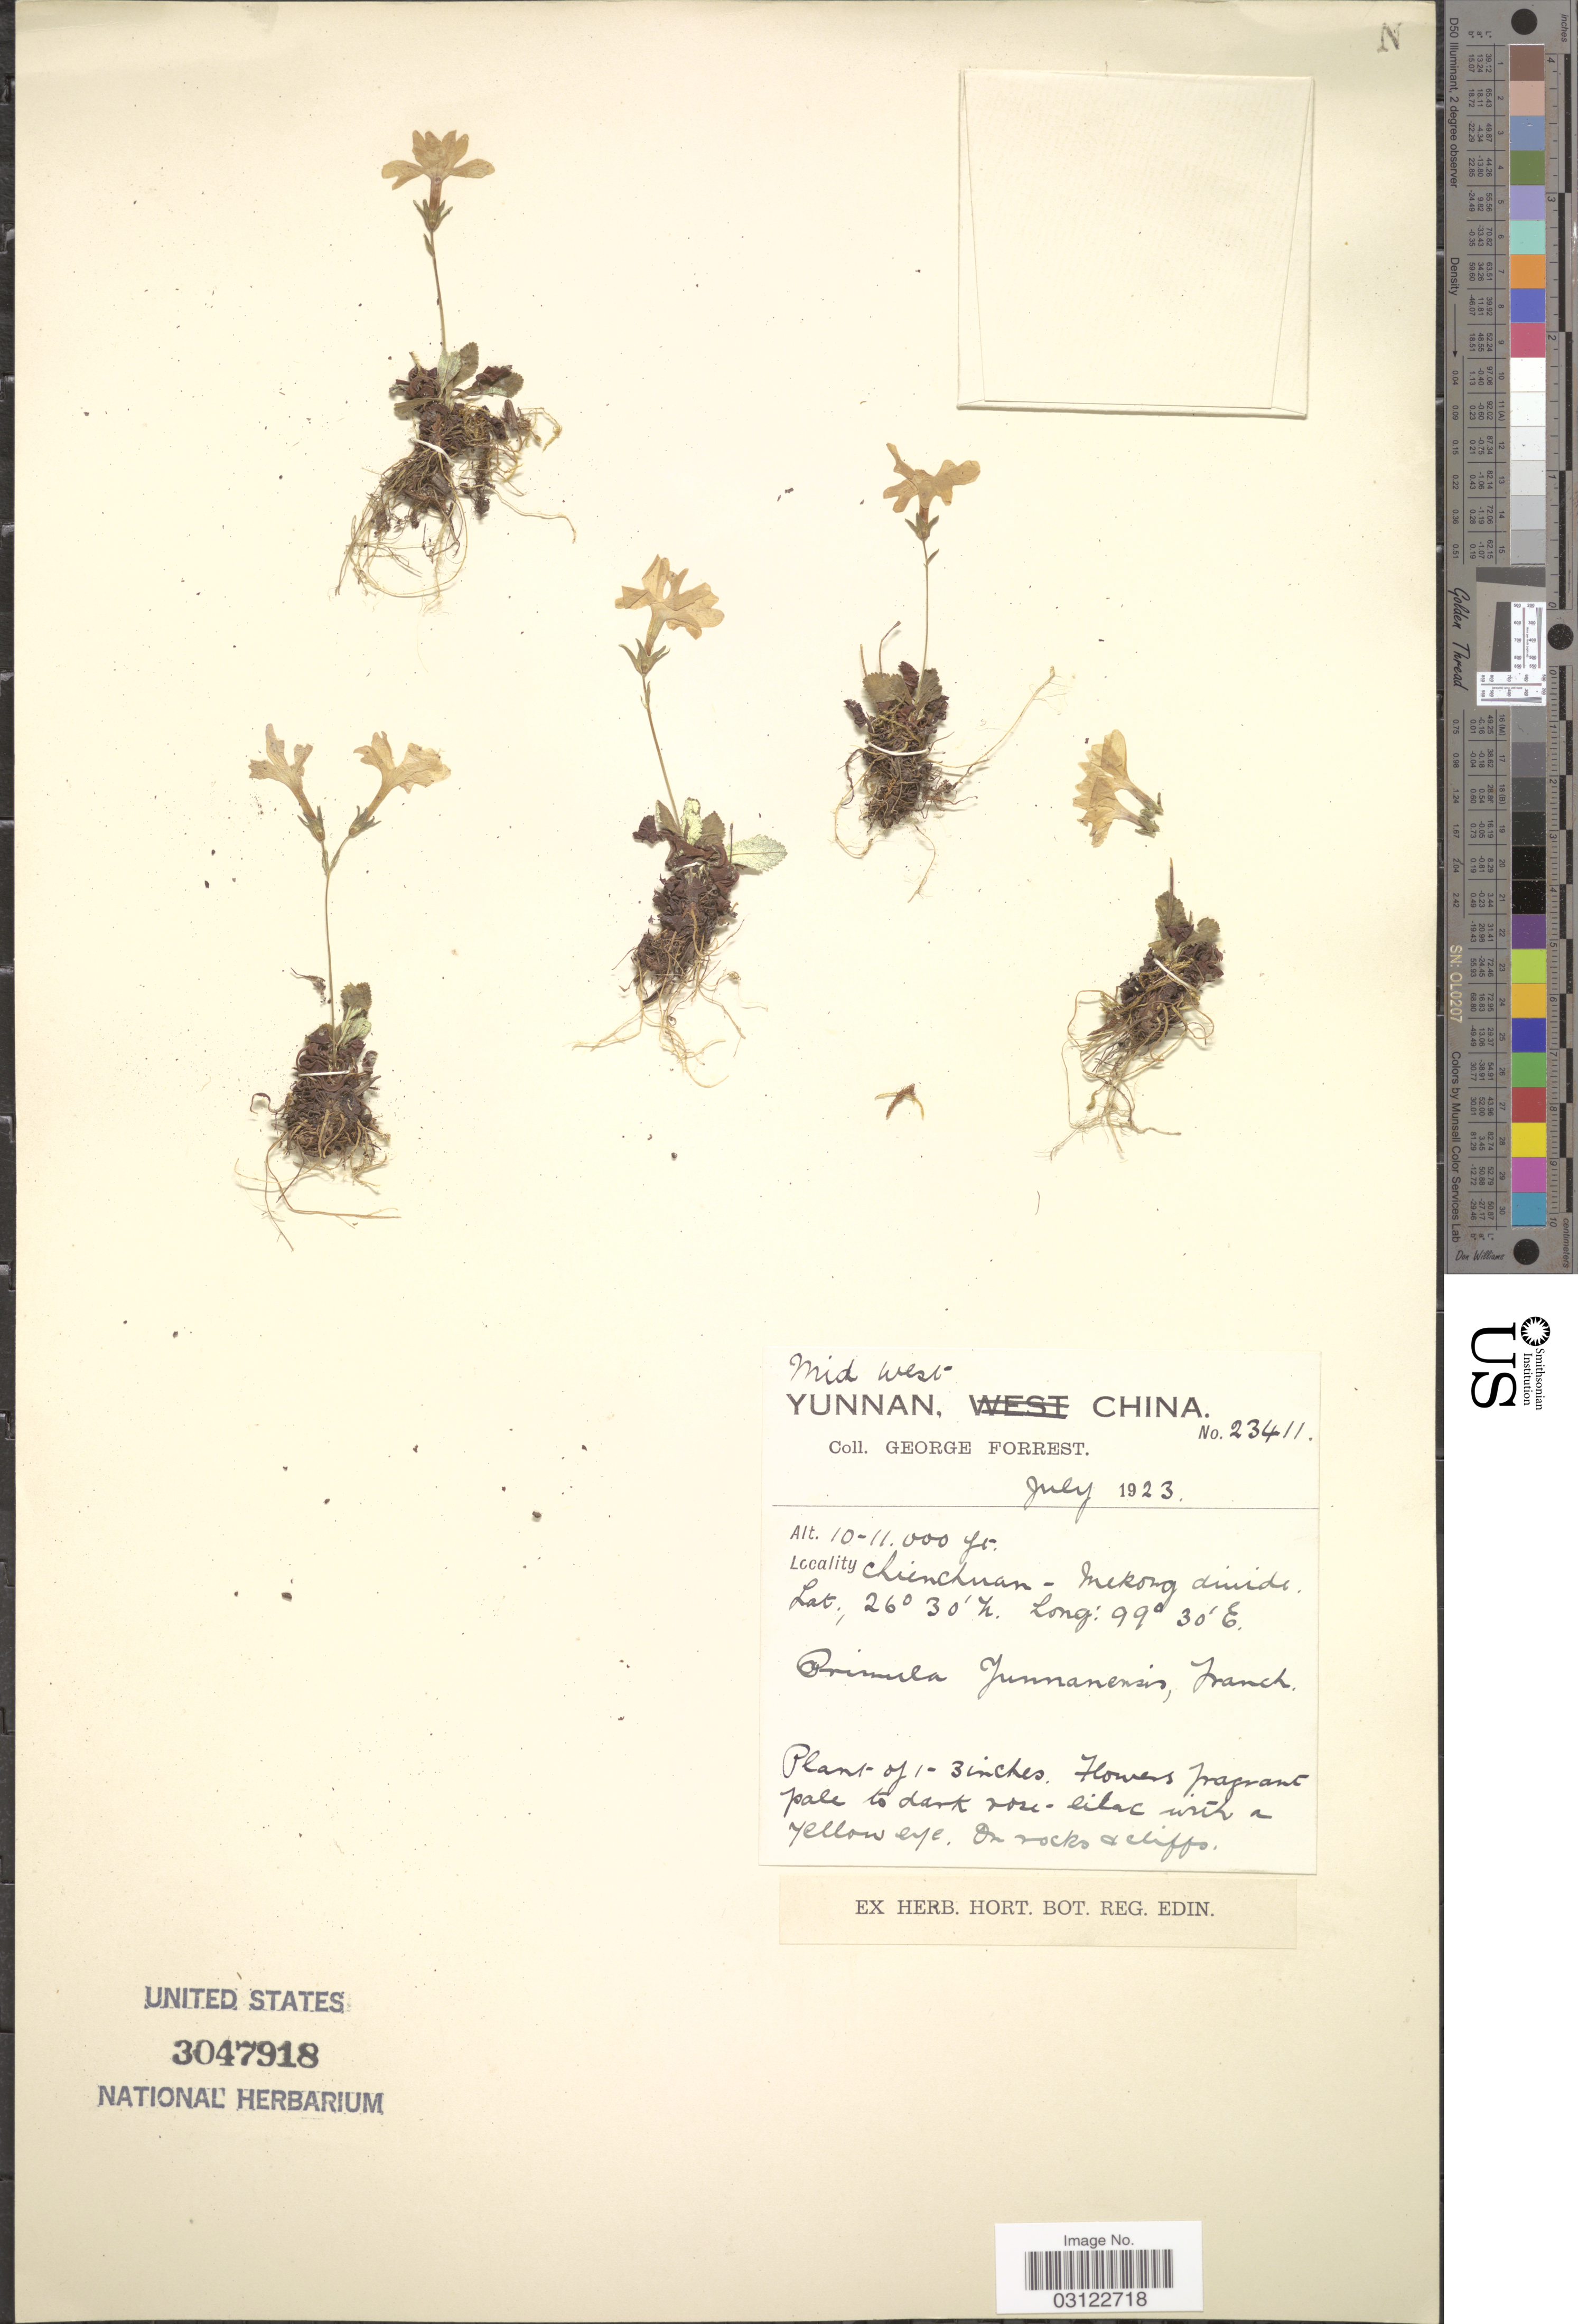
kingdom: Plantae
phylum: Tracheophyta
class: Magnoliopsida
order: Ericales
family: Primulaceae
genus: Primula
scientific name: Primula yunnanensis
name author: Franch.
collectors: G. Forrest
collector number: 23411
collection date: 1923-07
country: China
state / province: Yunnan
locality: Mid West Yunnan. Chienchuan- Mekong divide.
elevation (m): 3048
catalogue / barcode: US 3047918